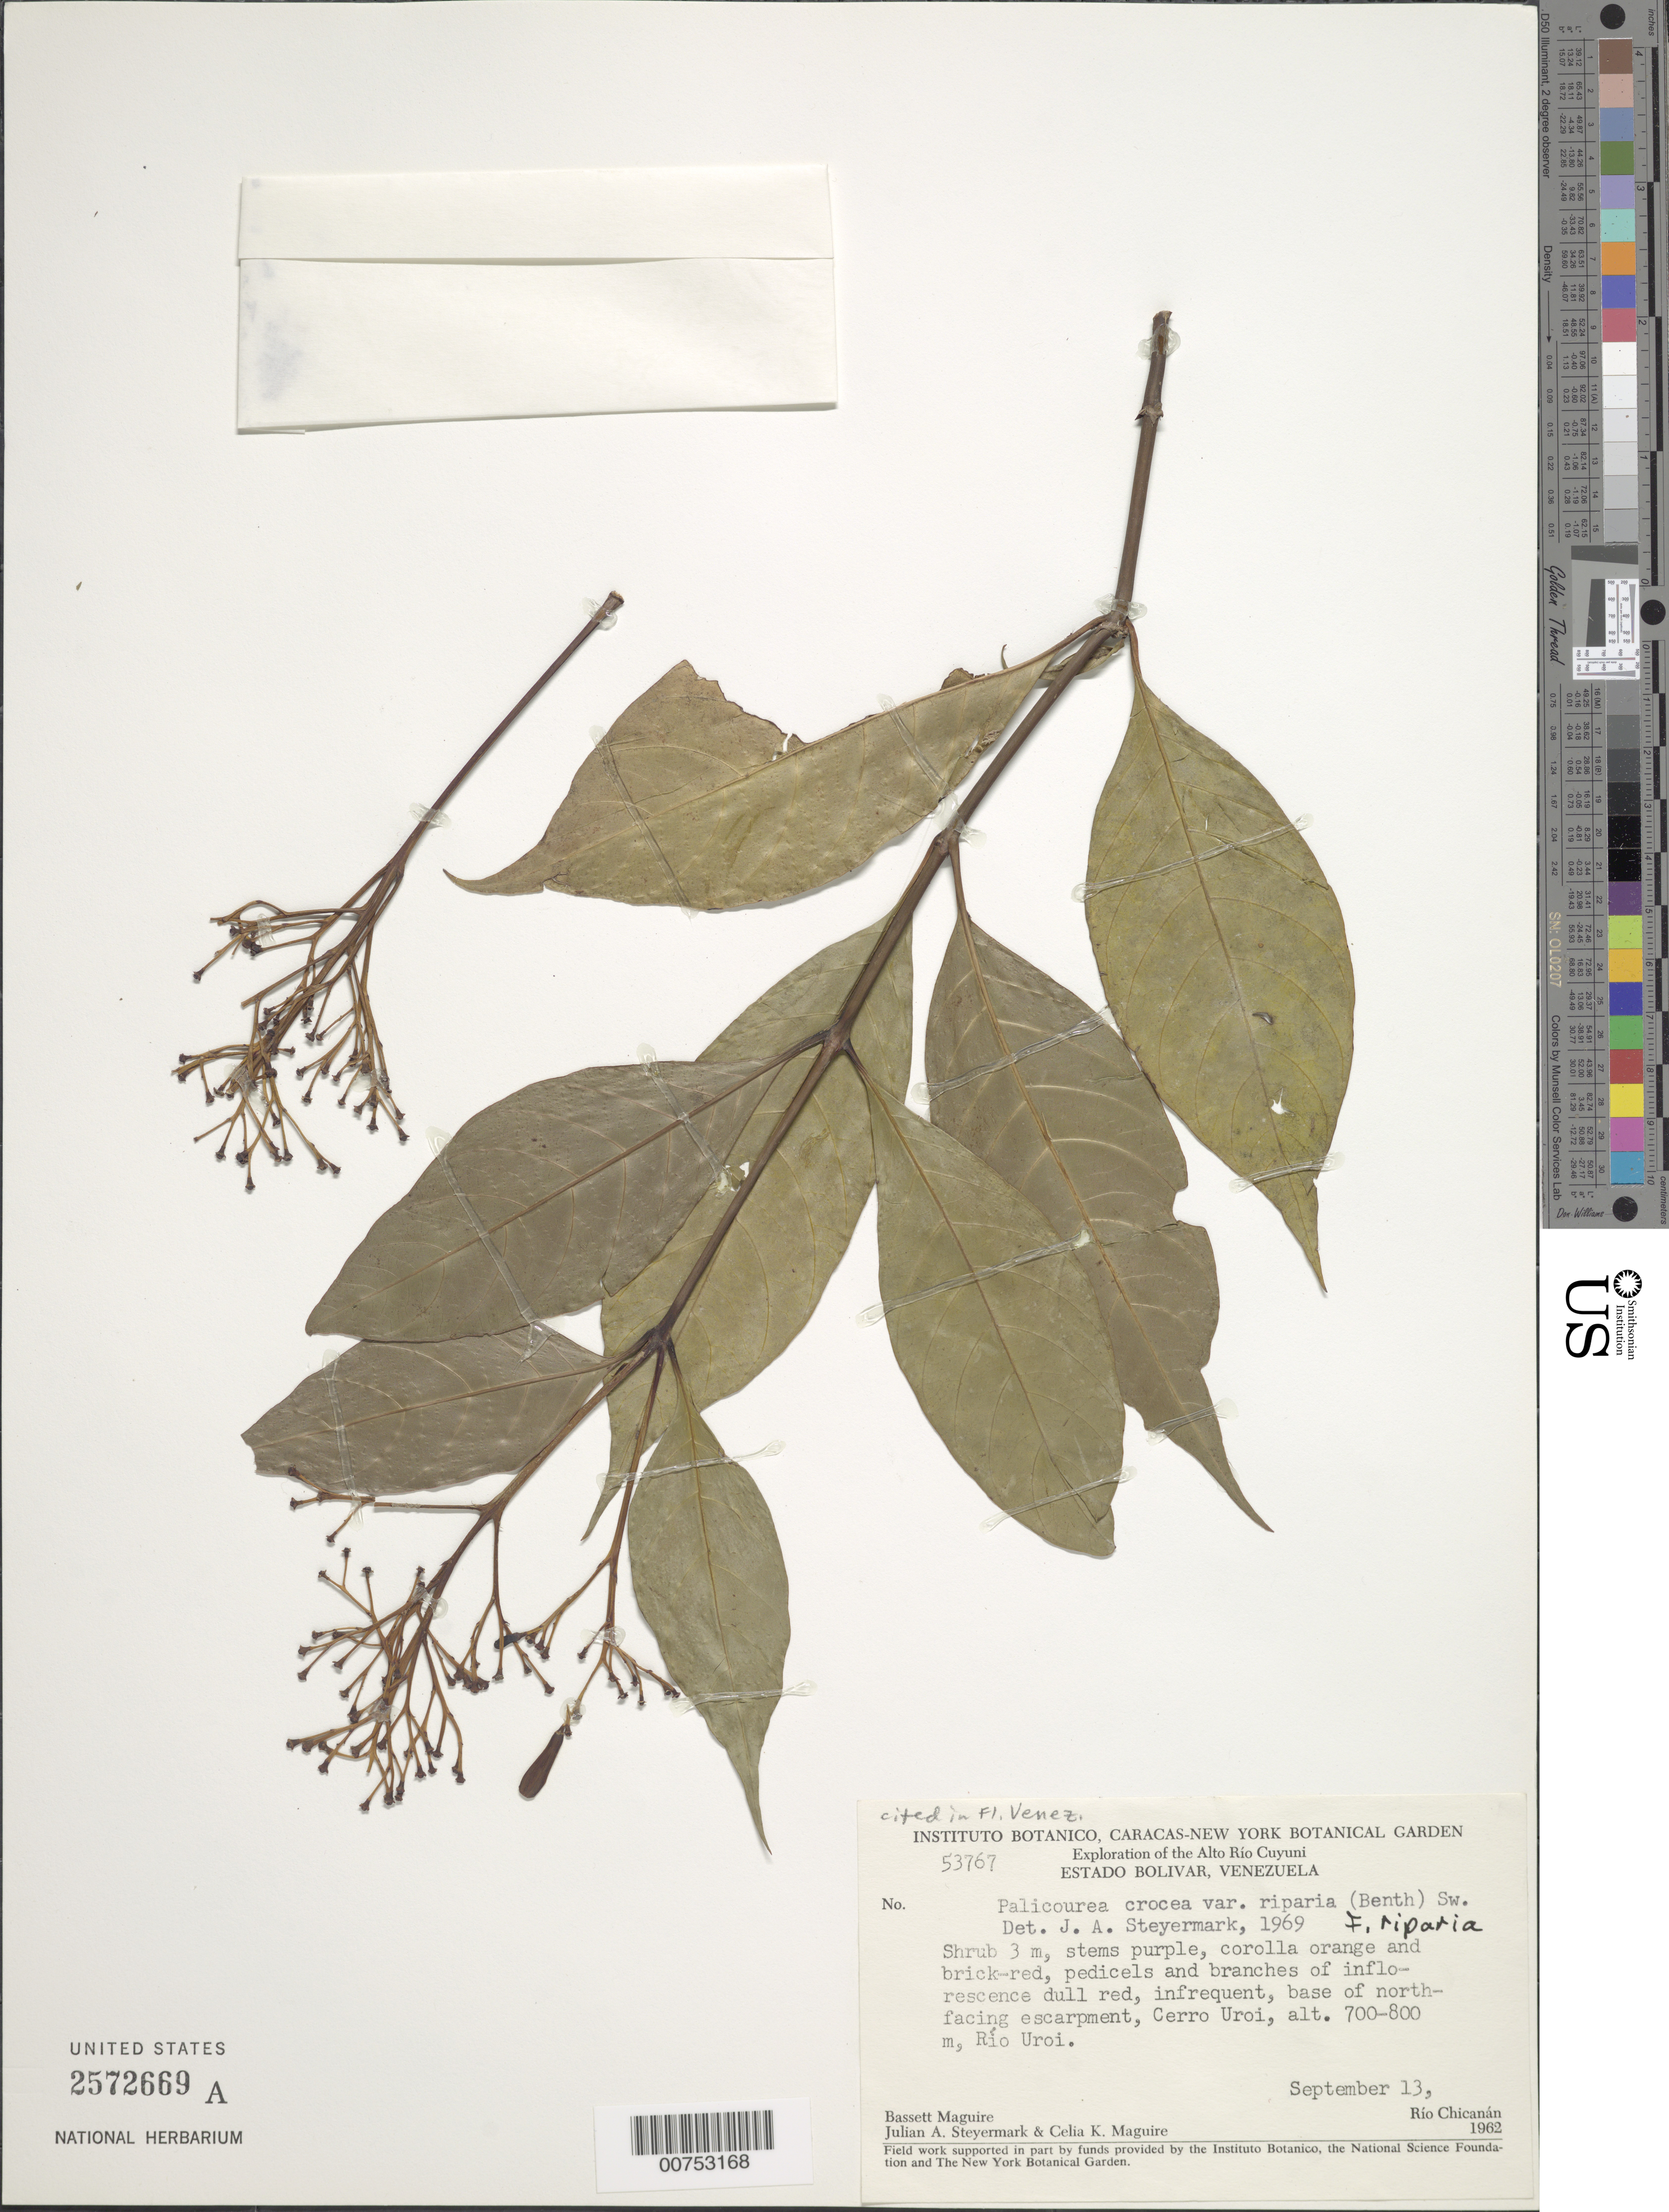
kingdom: Plantae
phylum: Tracheophyta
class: Magnoliopsida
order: Gentianales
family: Rubiaceae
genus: Palicourea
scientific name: Palicourea crocea f. riparia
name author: (Benth.) Griseb.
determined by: Steyermark, Julian A., (VEN)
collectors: B. Maguire, J. Steyermark & C. K. Maguire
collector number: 53767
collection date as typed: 13-Sep-62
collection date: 1962-09-13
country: Venezuela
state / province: Bolívar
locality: Alto Río Cuyuni, Cerro Uroi, Río Uroi, Upper Río Cuyuni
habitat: Base of north-facing escarpment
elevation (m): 700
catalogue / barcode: US 2572669A